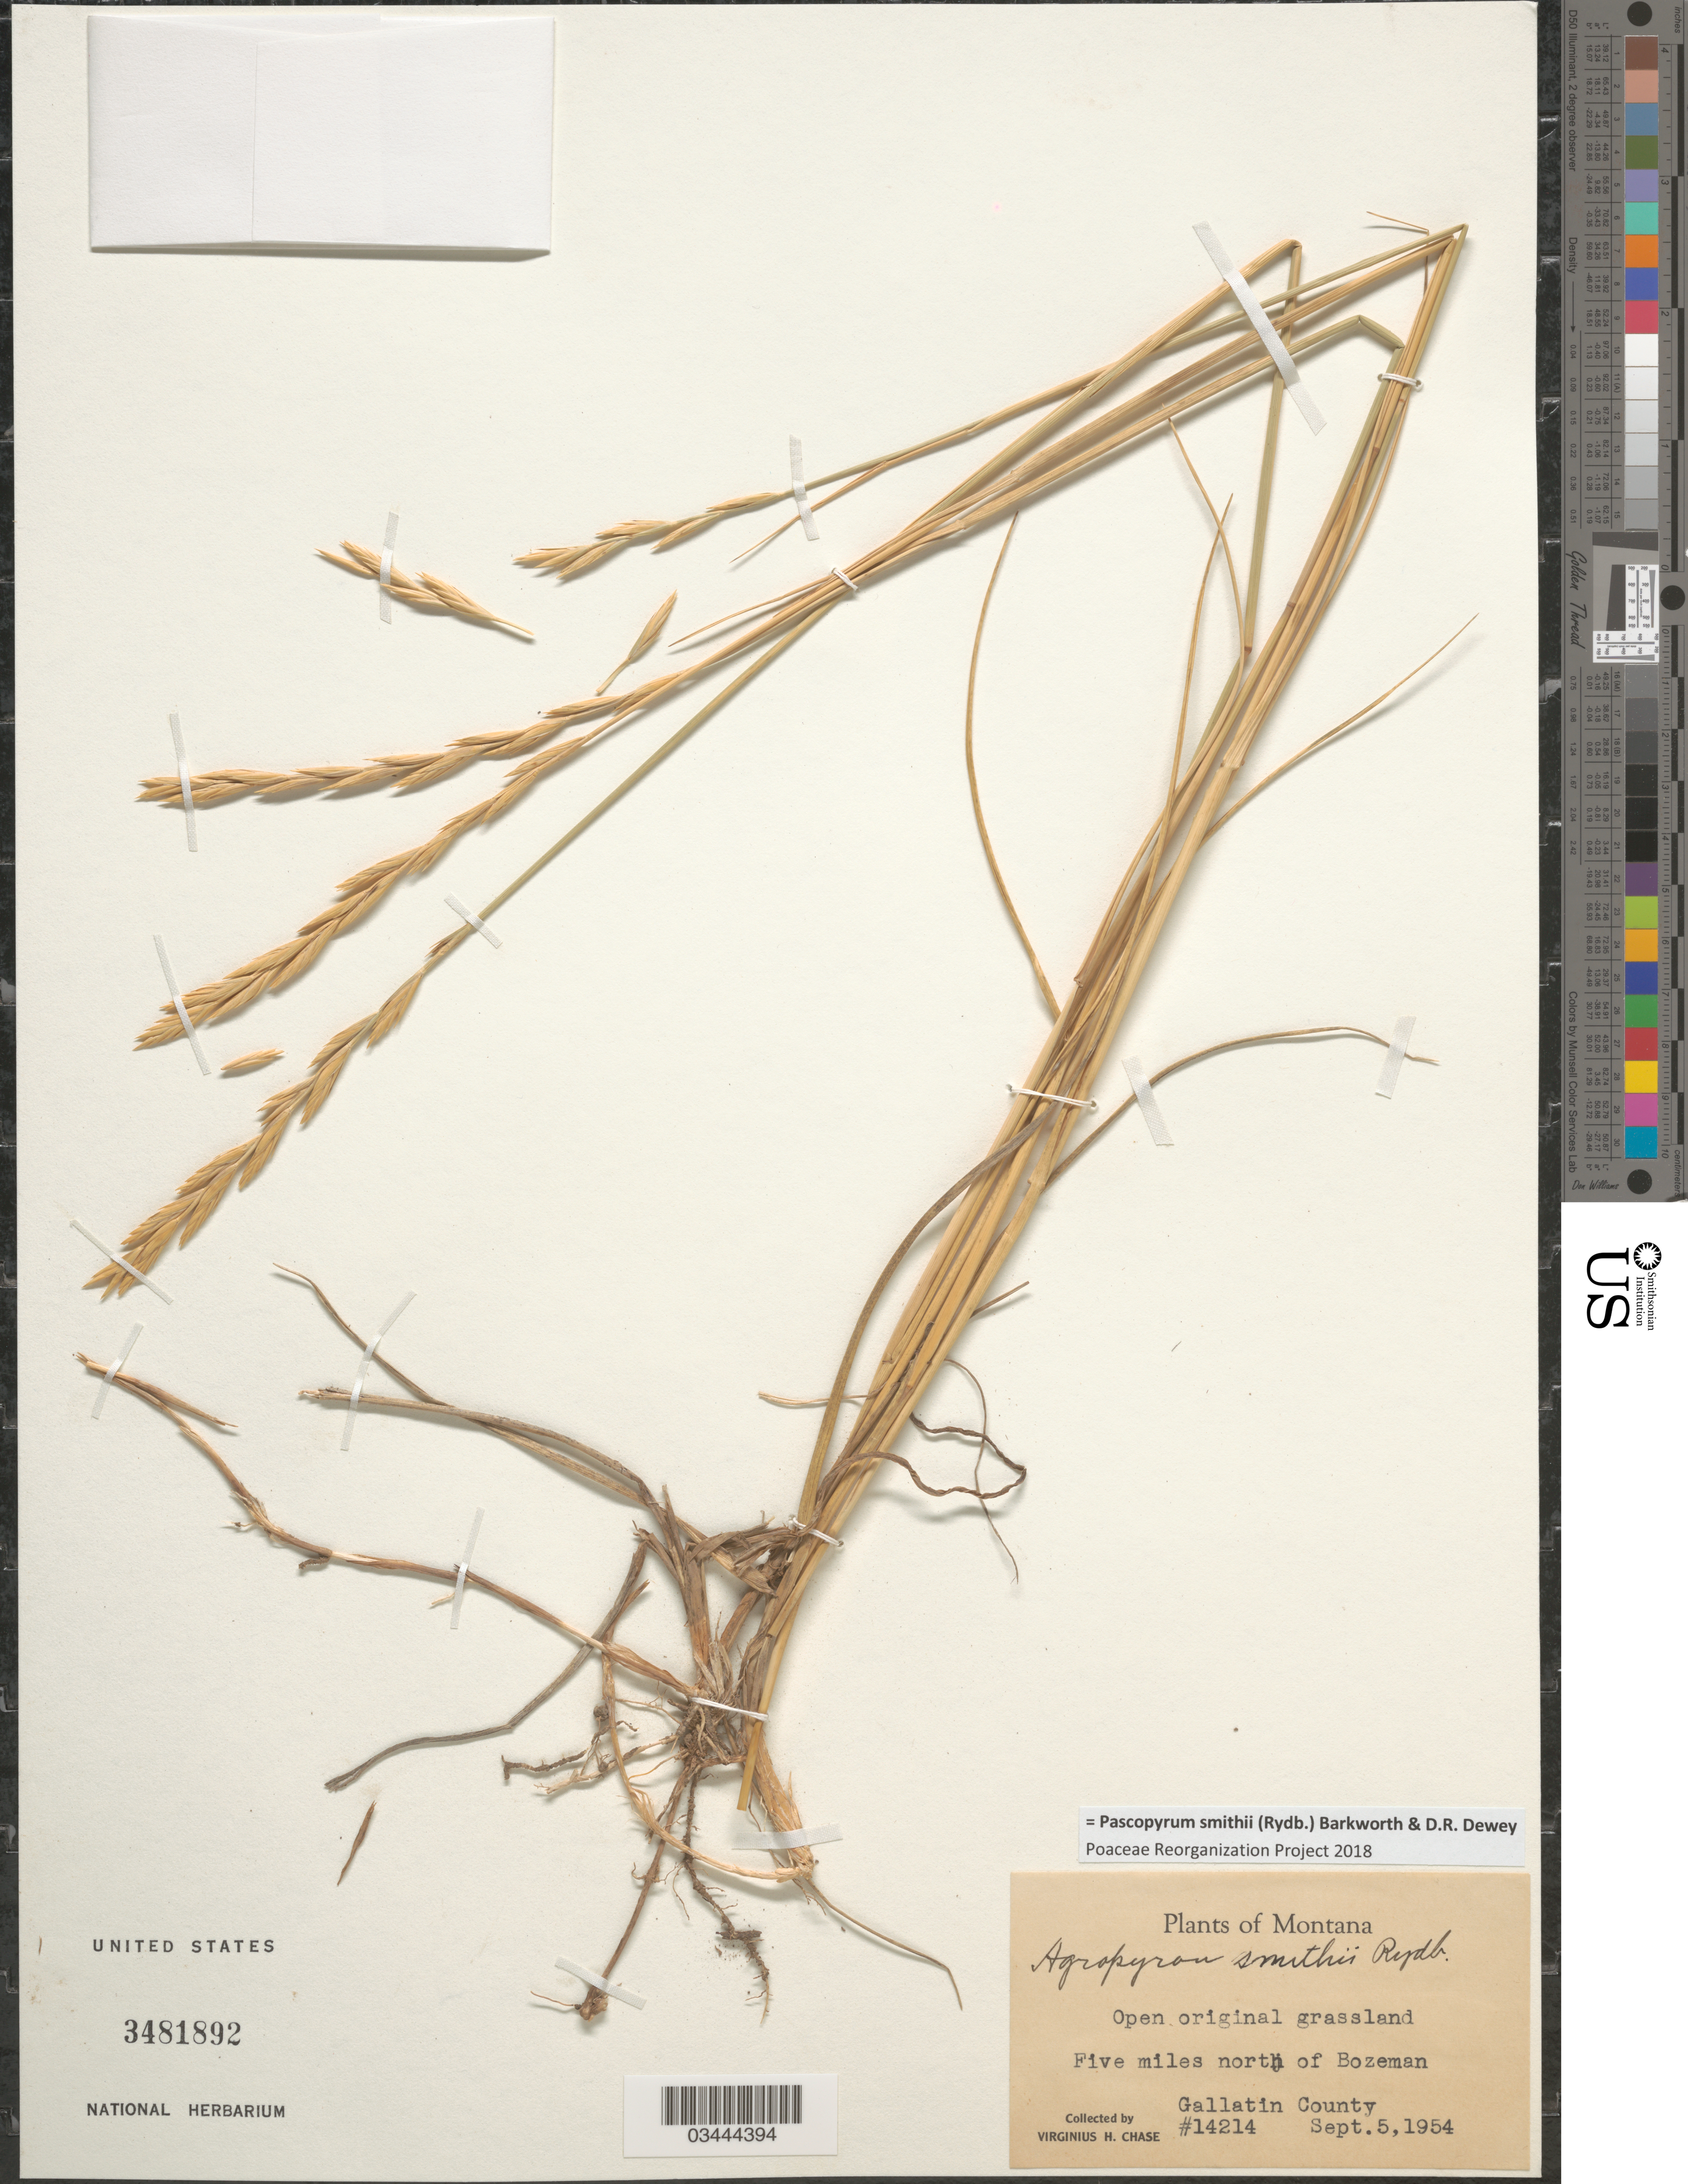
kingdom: Plantae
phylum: Tracheophyta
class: Liliopsida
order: Poales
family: Poaceae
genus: Pascopyrum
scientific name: Pascopyrum smithii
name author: (Rydb.) Barkworth & Dewey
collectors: V. H. Chase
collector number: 14214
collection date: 1954-09-05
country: United States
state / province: Montana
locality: Open original grassland. Five miles north of Bozeman. Gallatin County.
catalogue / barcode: US 3481892